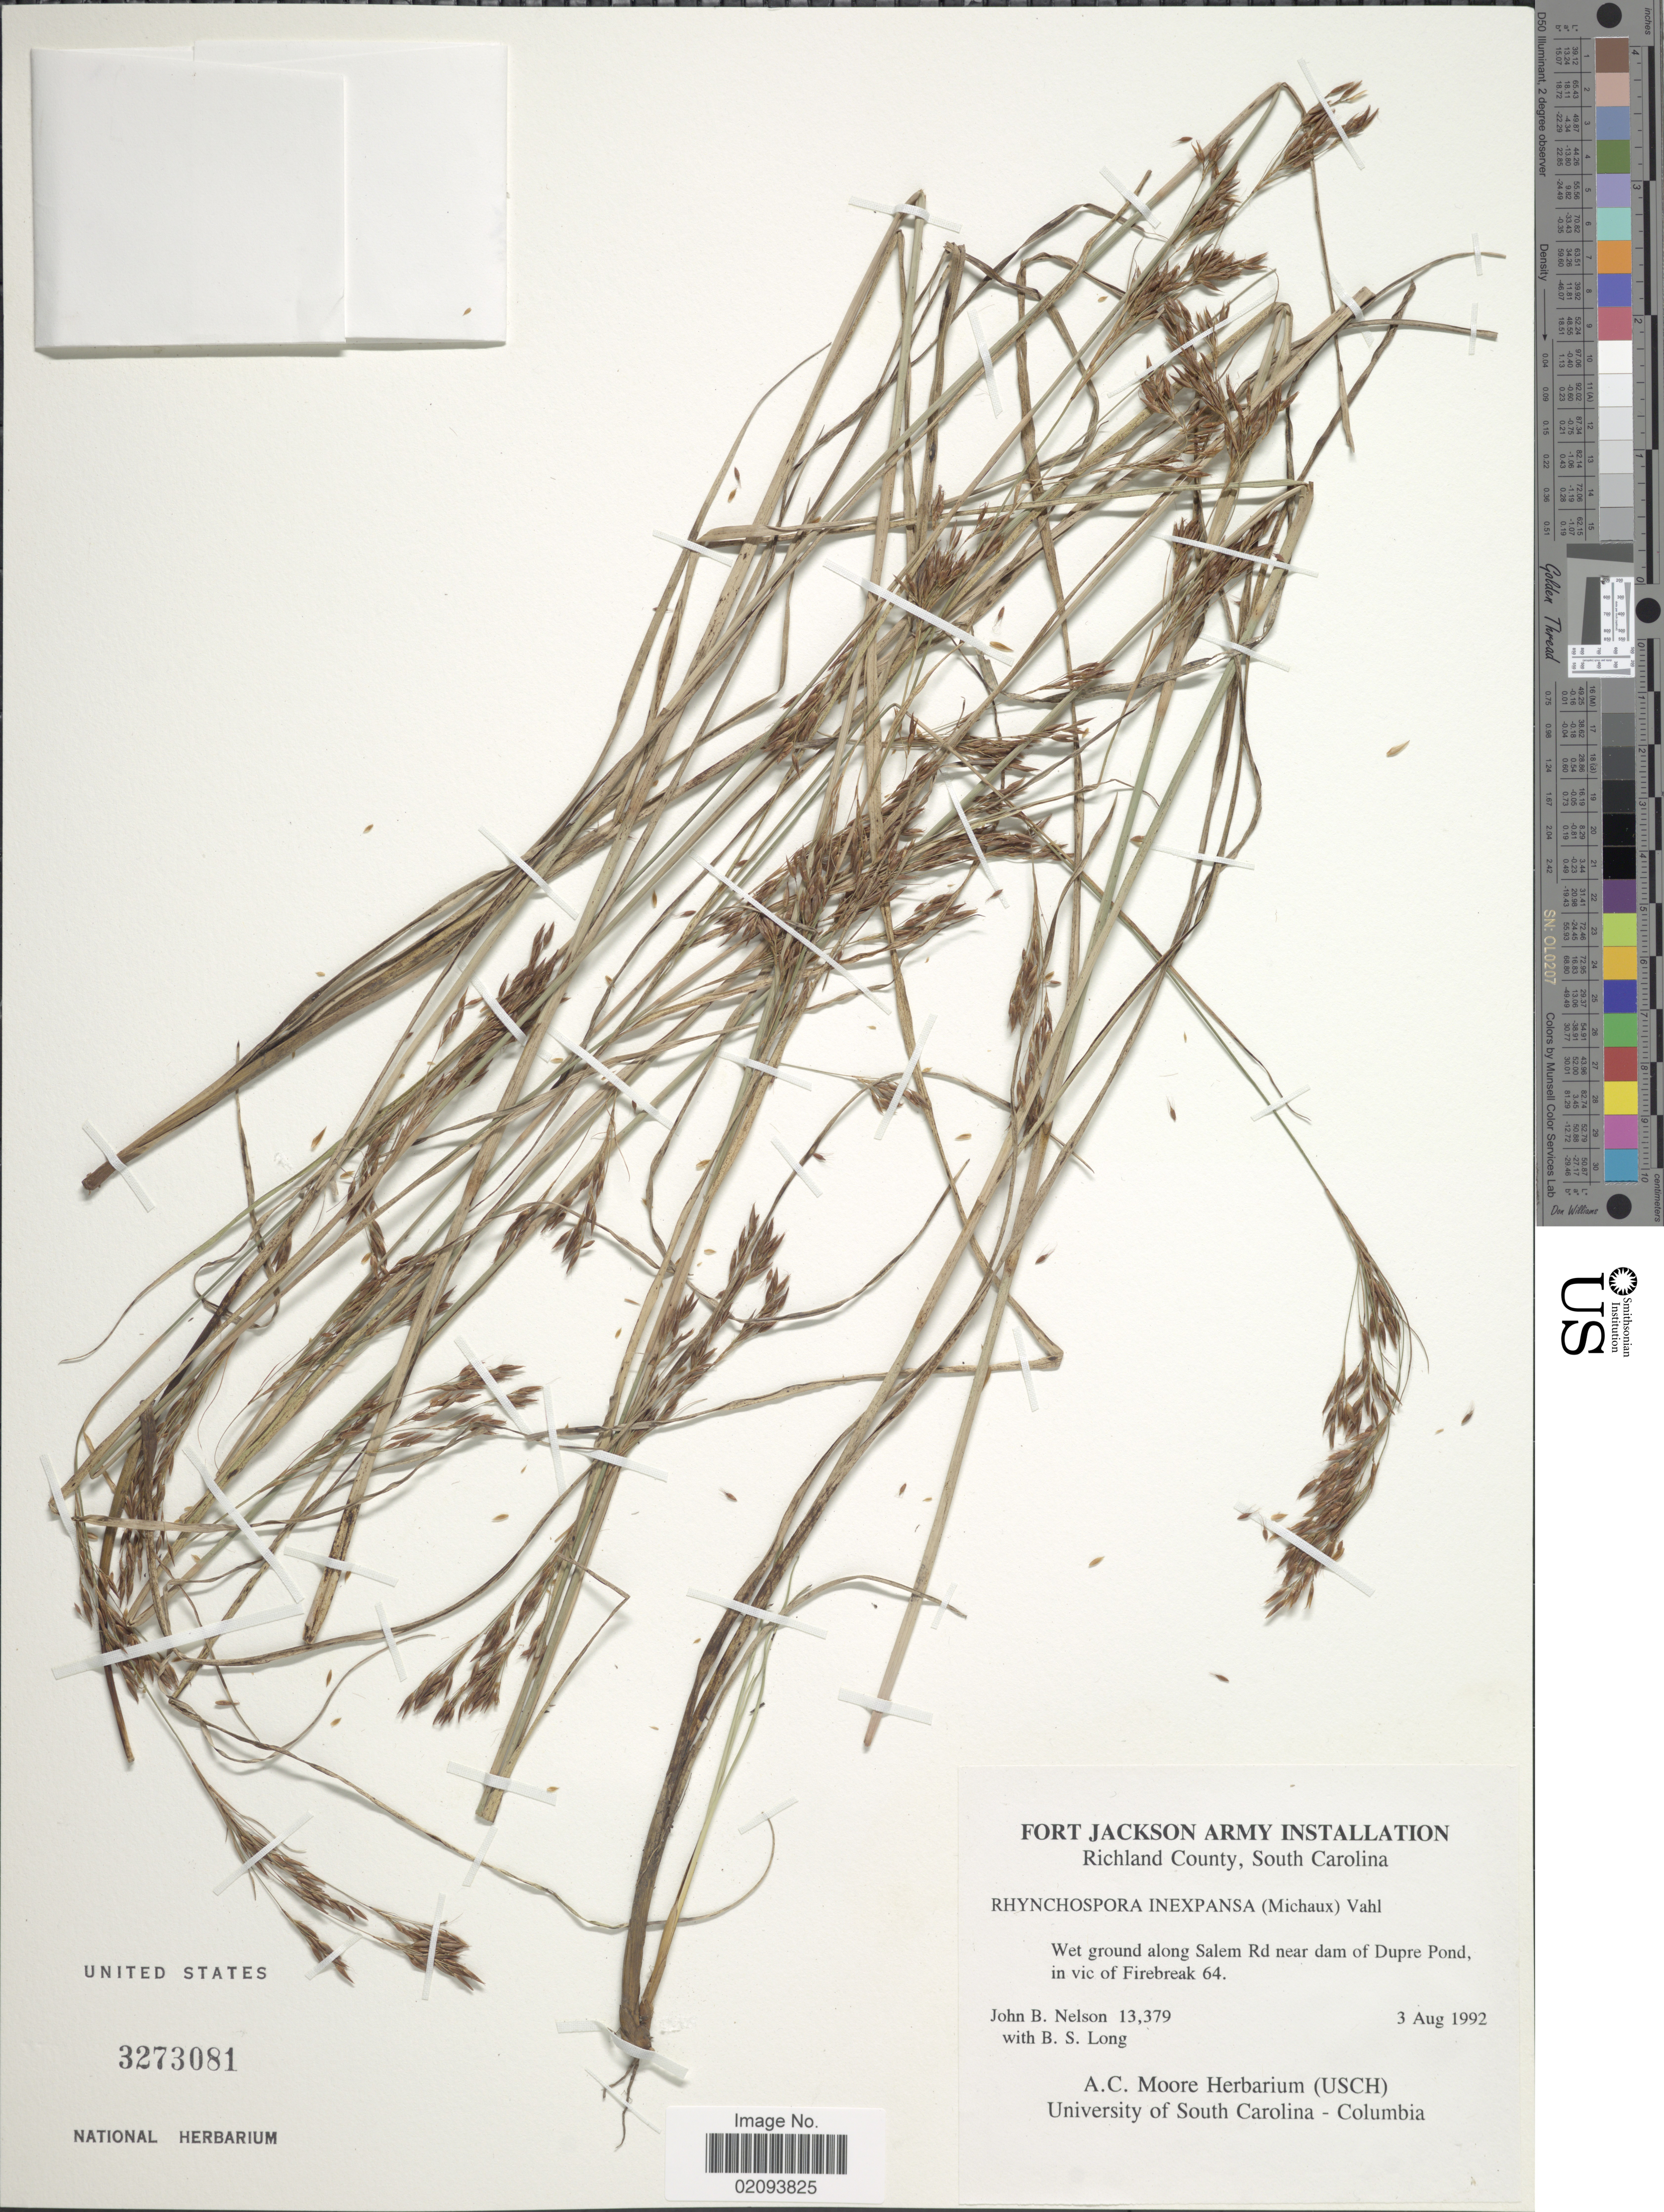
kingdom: Plantae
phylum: Tracheophyta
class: Liliopsida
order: Poales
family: Cyperaceae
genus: Rhynchospora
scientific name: Rhynchospora inexpansa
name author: (Michx.) Vahl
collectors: J. Nelson & B. Long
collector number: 13379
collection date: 1992-08-03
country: United States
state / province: South Carolina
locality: Richland County. Wet ground along Salem Rd near dam of Dupre Pond, in vic of Firebreak 64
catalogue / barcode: US 3273081